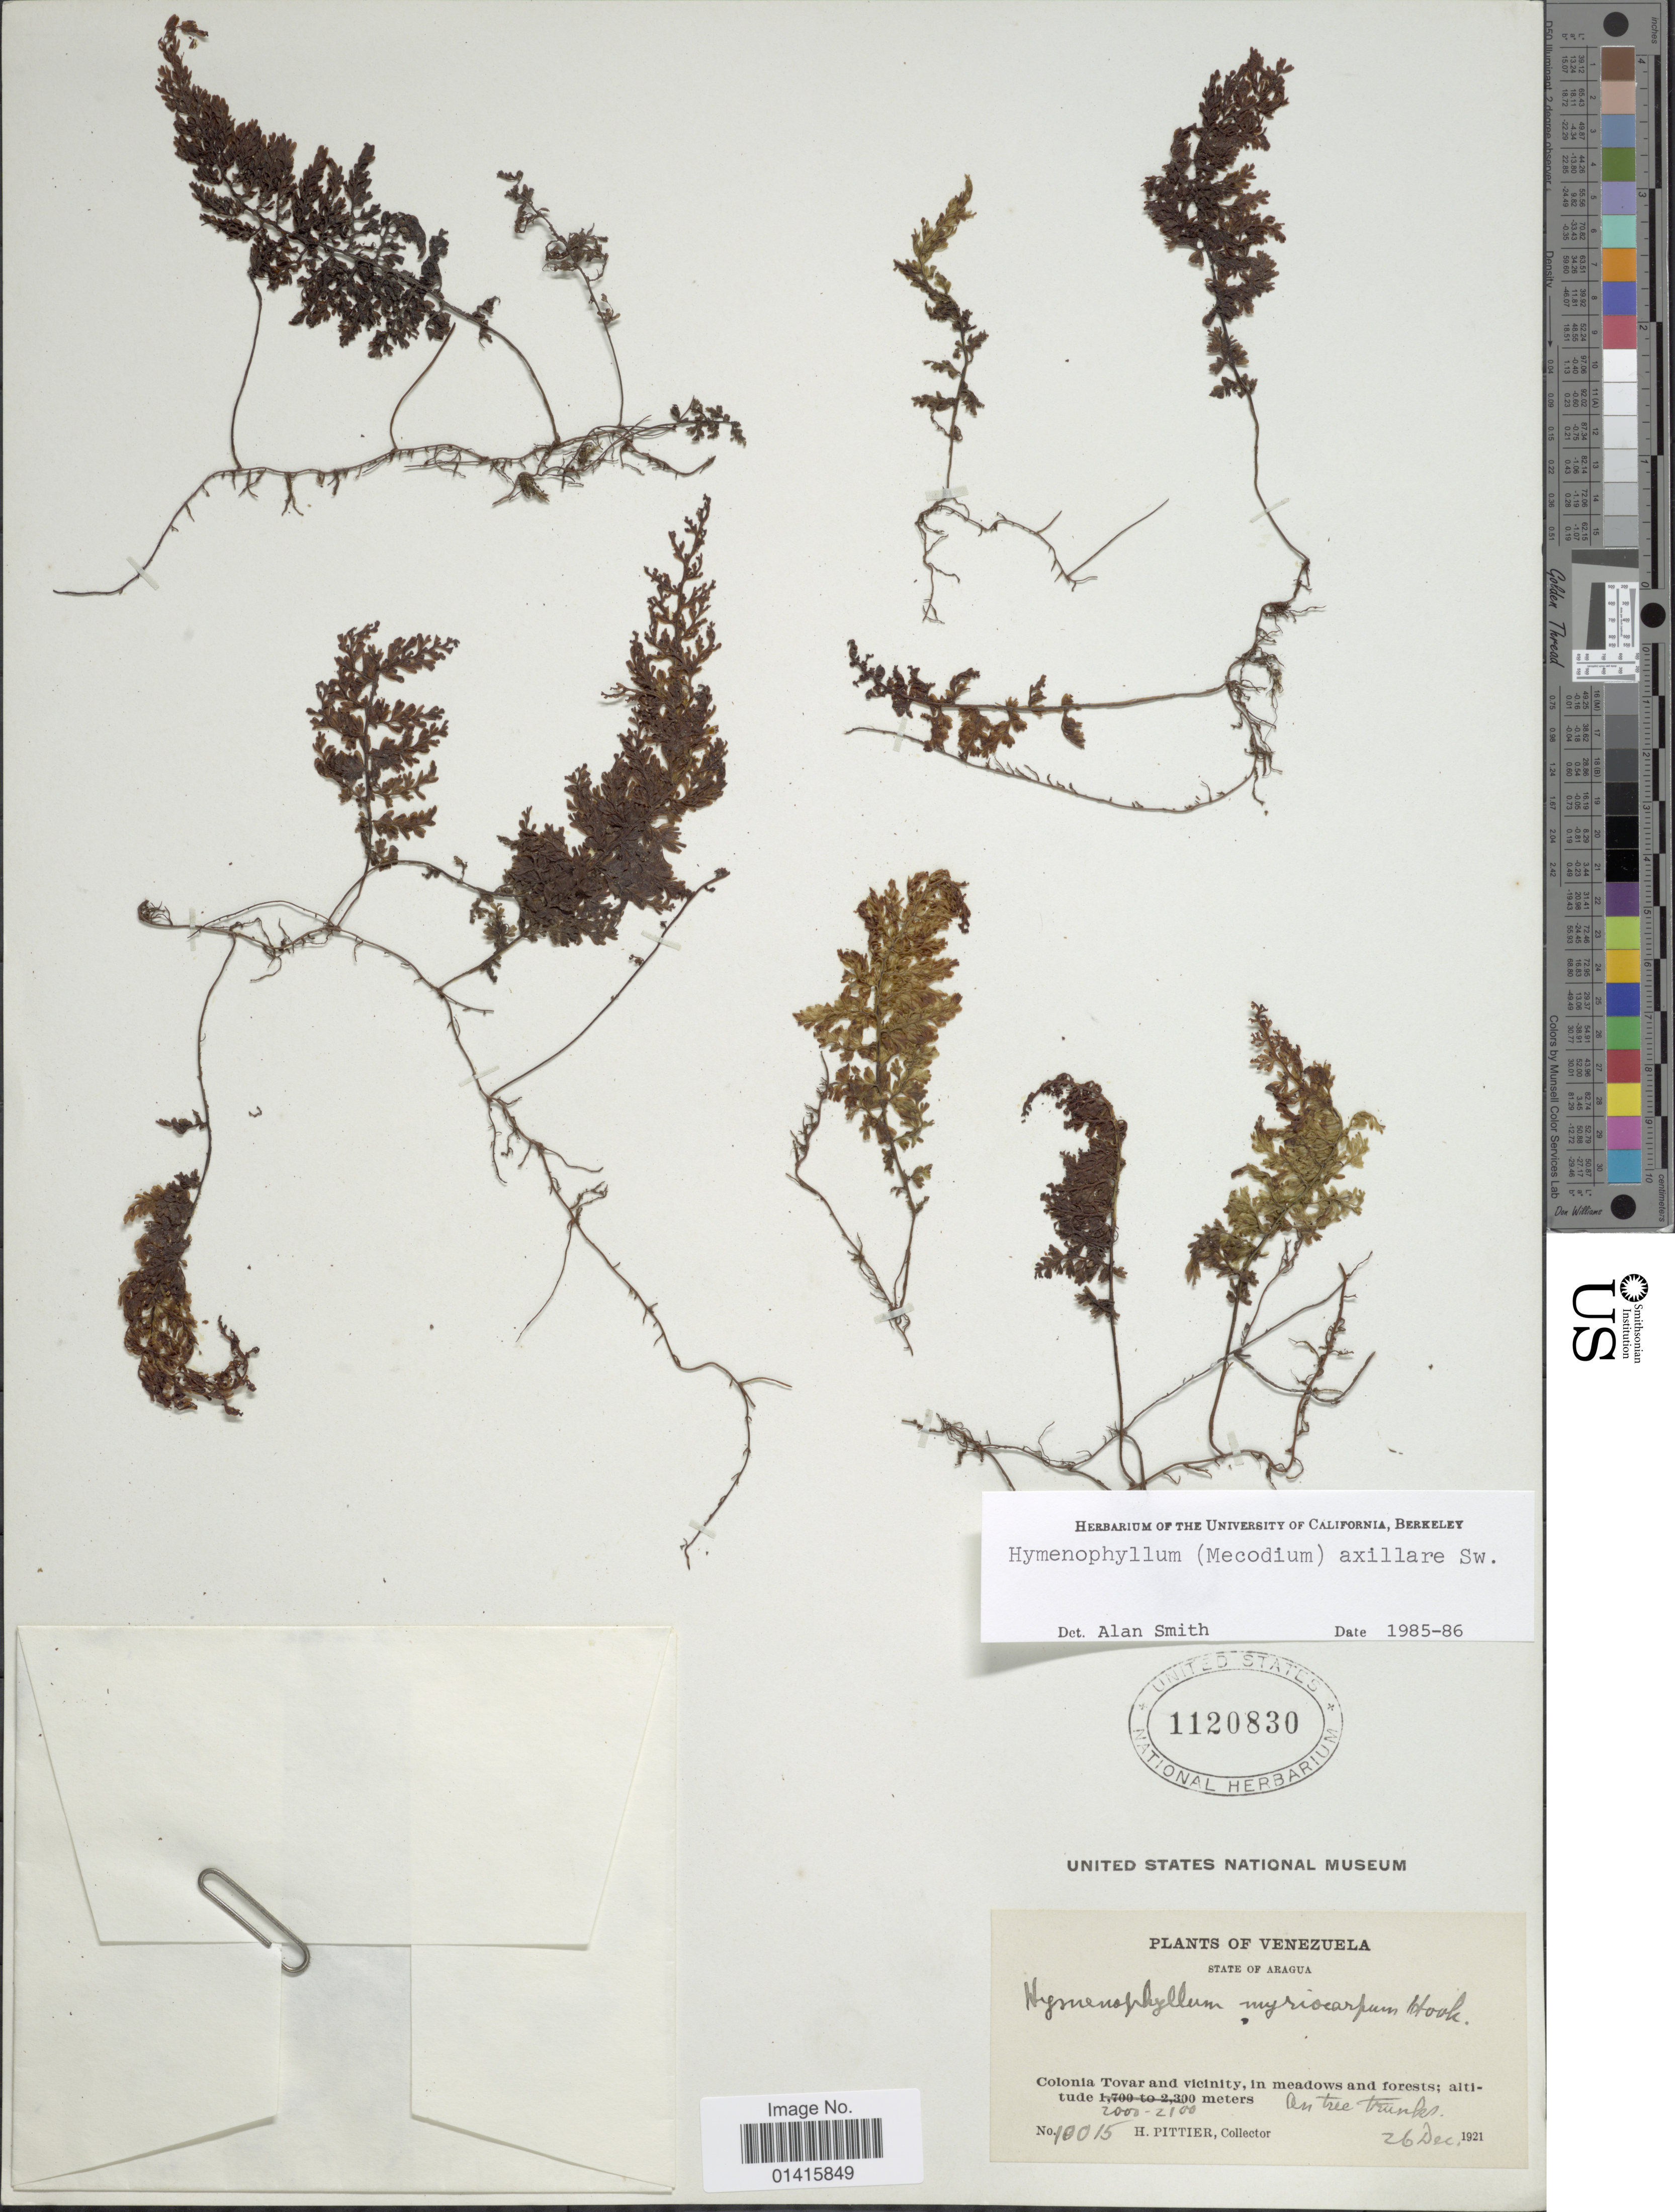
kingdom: Plantae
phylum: Tracheophyta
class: Polypodiopsida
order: Hymenophyllales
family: Hymenophyllaceae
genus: Hymenophyllum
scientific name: Hymenophyllum axillare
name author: Sw.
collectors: H. F. Pittier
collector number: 10015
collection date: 1921-12-26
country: Venezuela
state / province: Aragua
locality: State of Aragua, Colonia Tovar and vicinity, in meadows and forest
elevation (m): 2000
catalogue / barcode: US 1120830